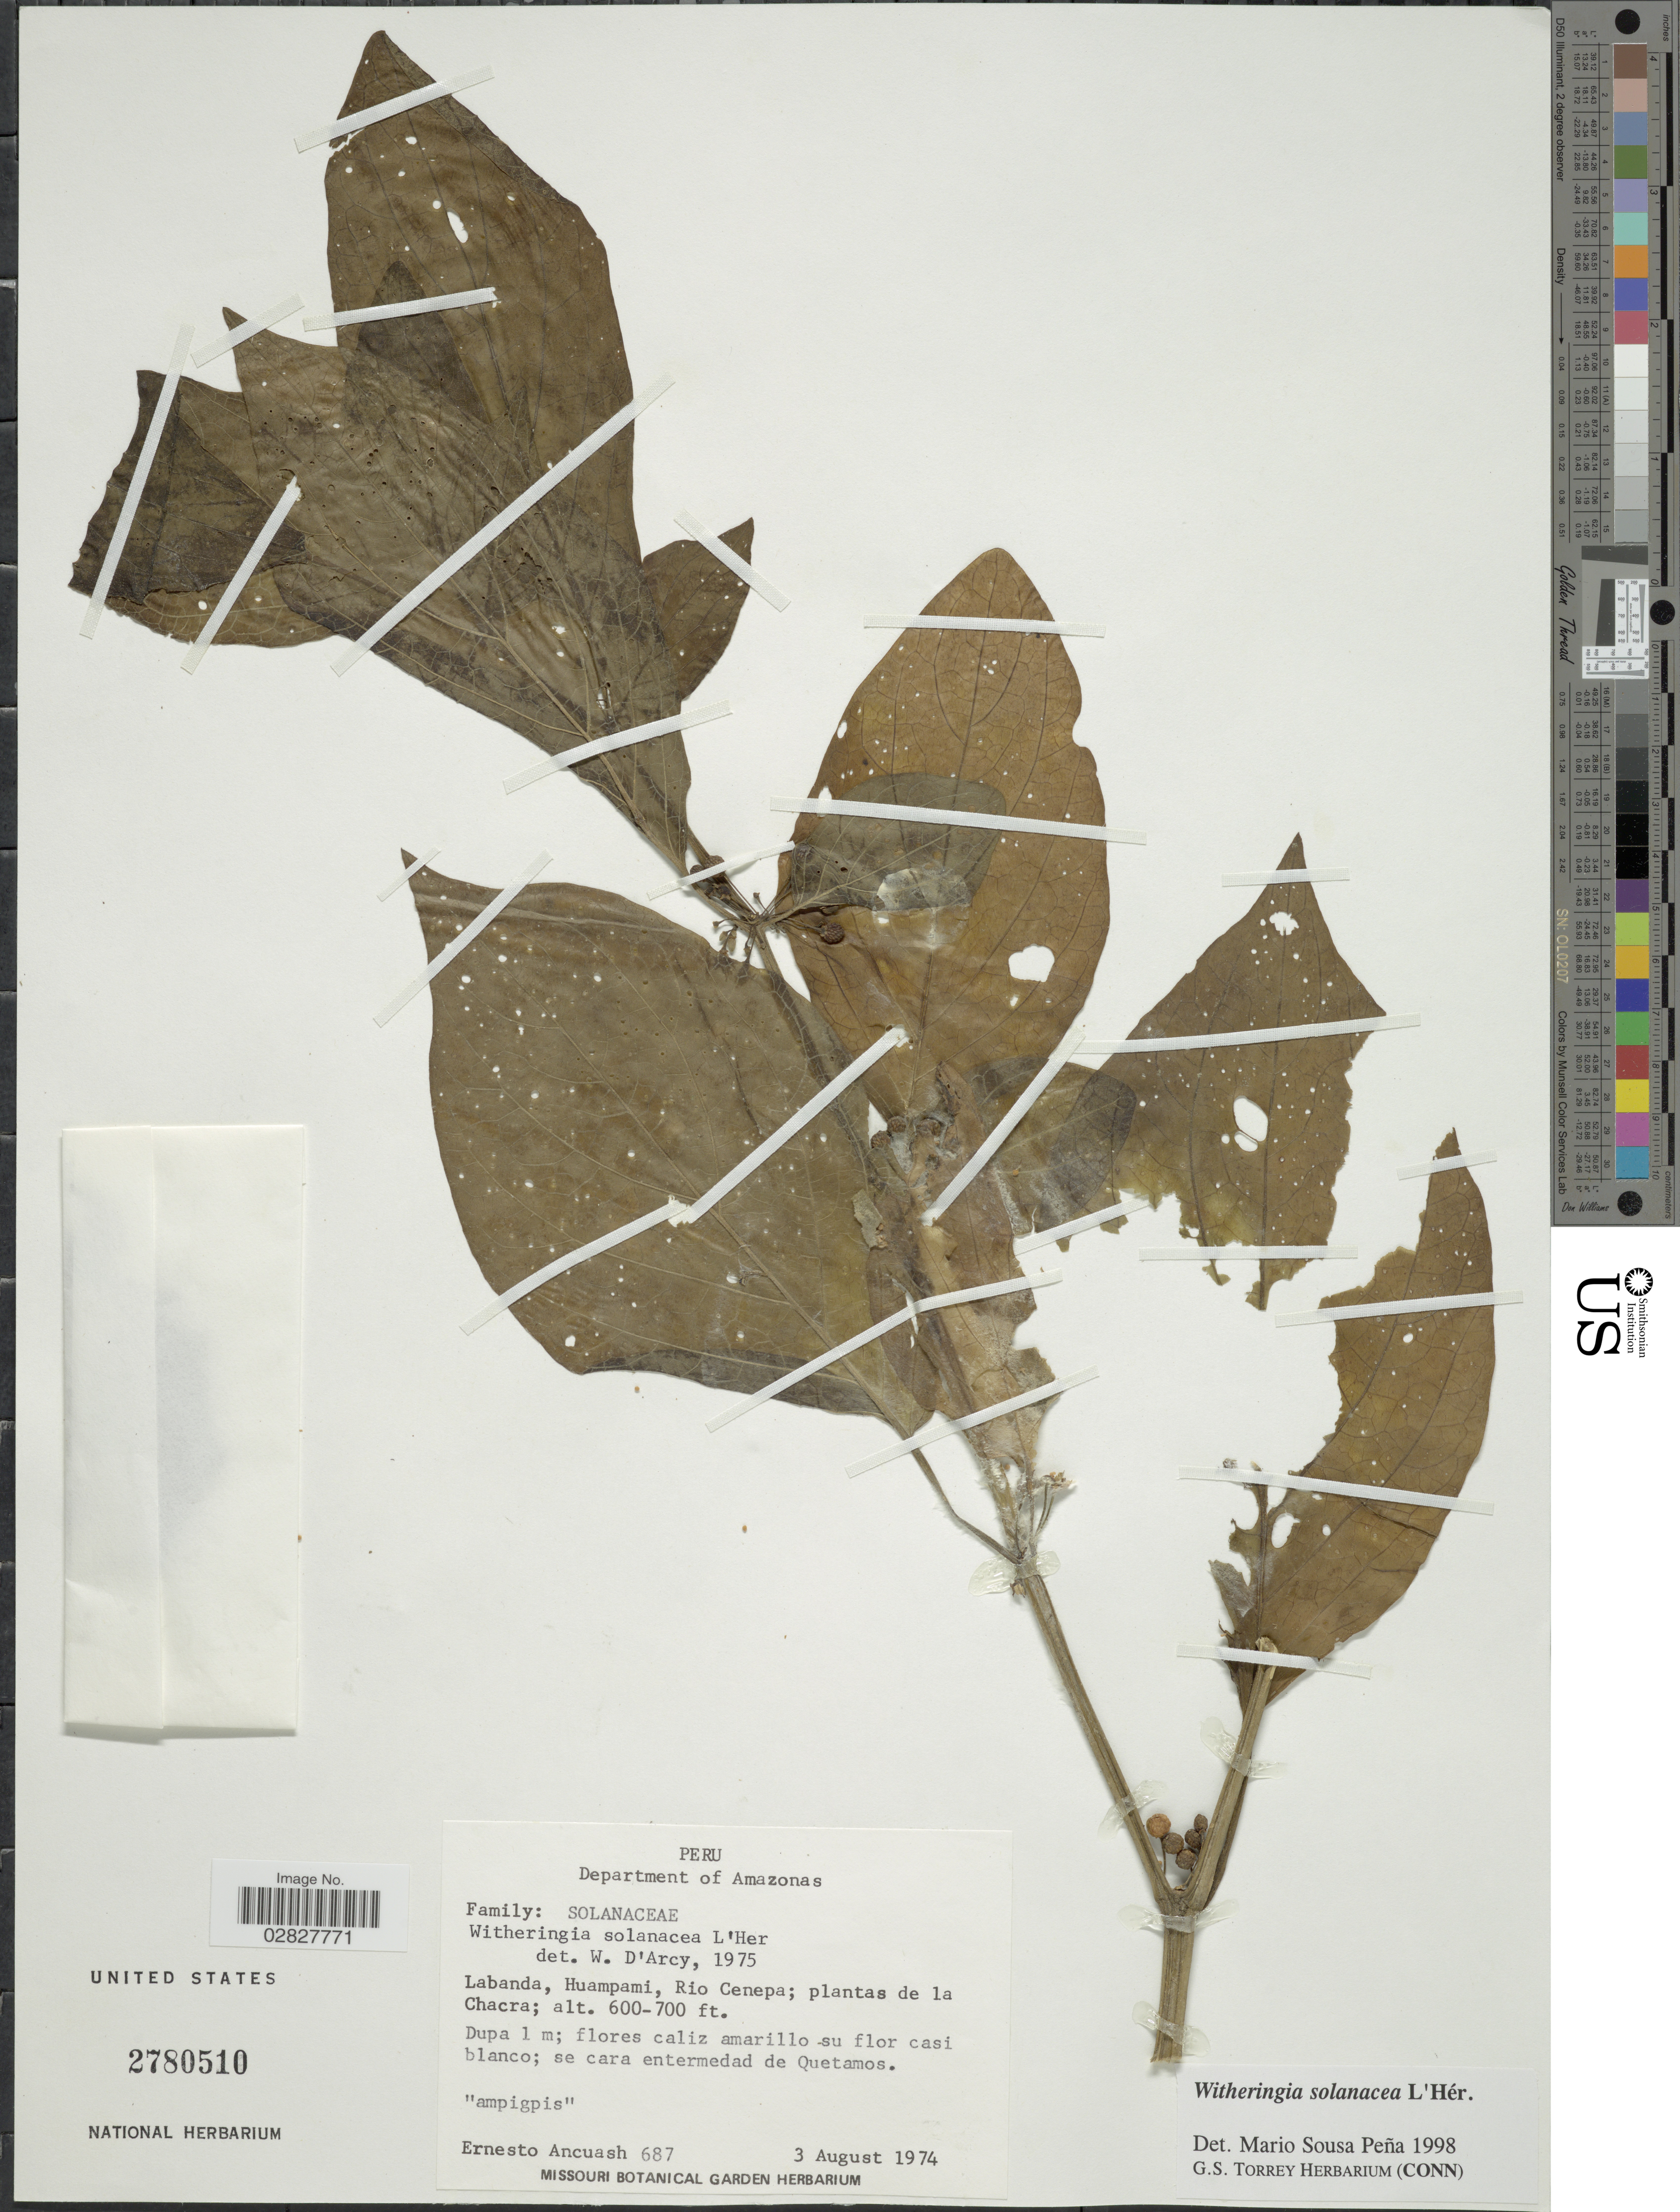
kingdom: Plantae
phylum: Tracheophyta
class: Magnoliopsida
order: Solanales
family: Solanaceae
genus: Witheringia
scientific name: Witheringia solanacea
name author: L'Hér.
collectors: E. Ancuash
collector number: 687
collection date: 1974-08-03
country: Peru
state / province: Amazonas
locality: Department of Amazonas. Labanda, Huampami, Rio Cenepa; plantas de la Chacra.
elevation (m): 183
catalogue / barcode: US 2780510